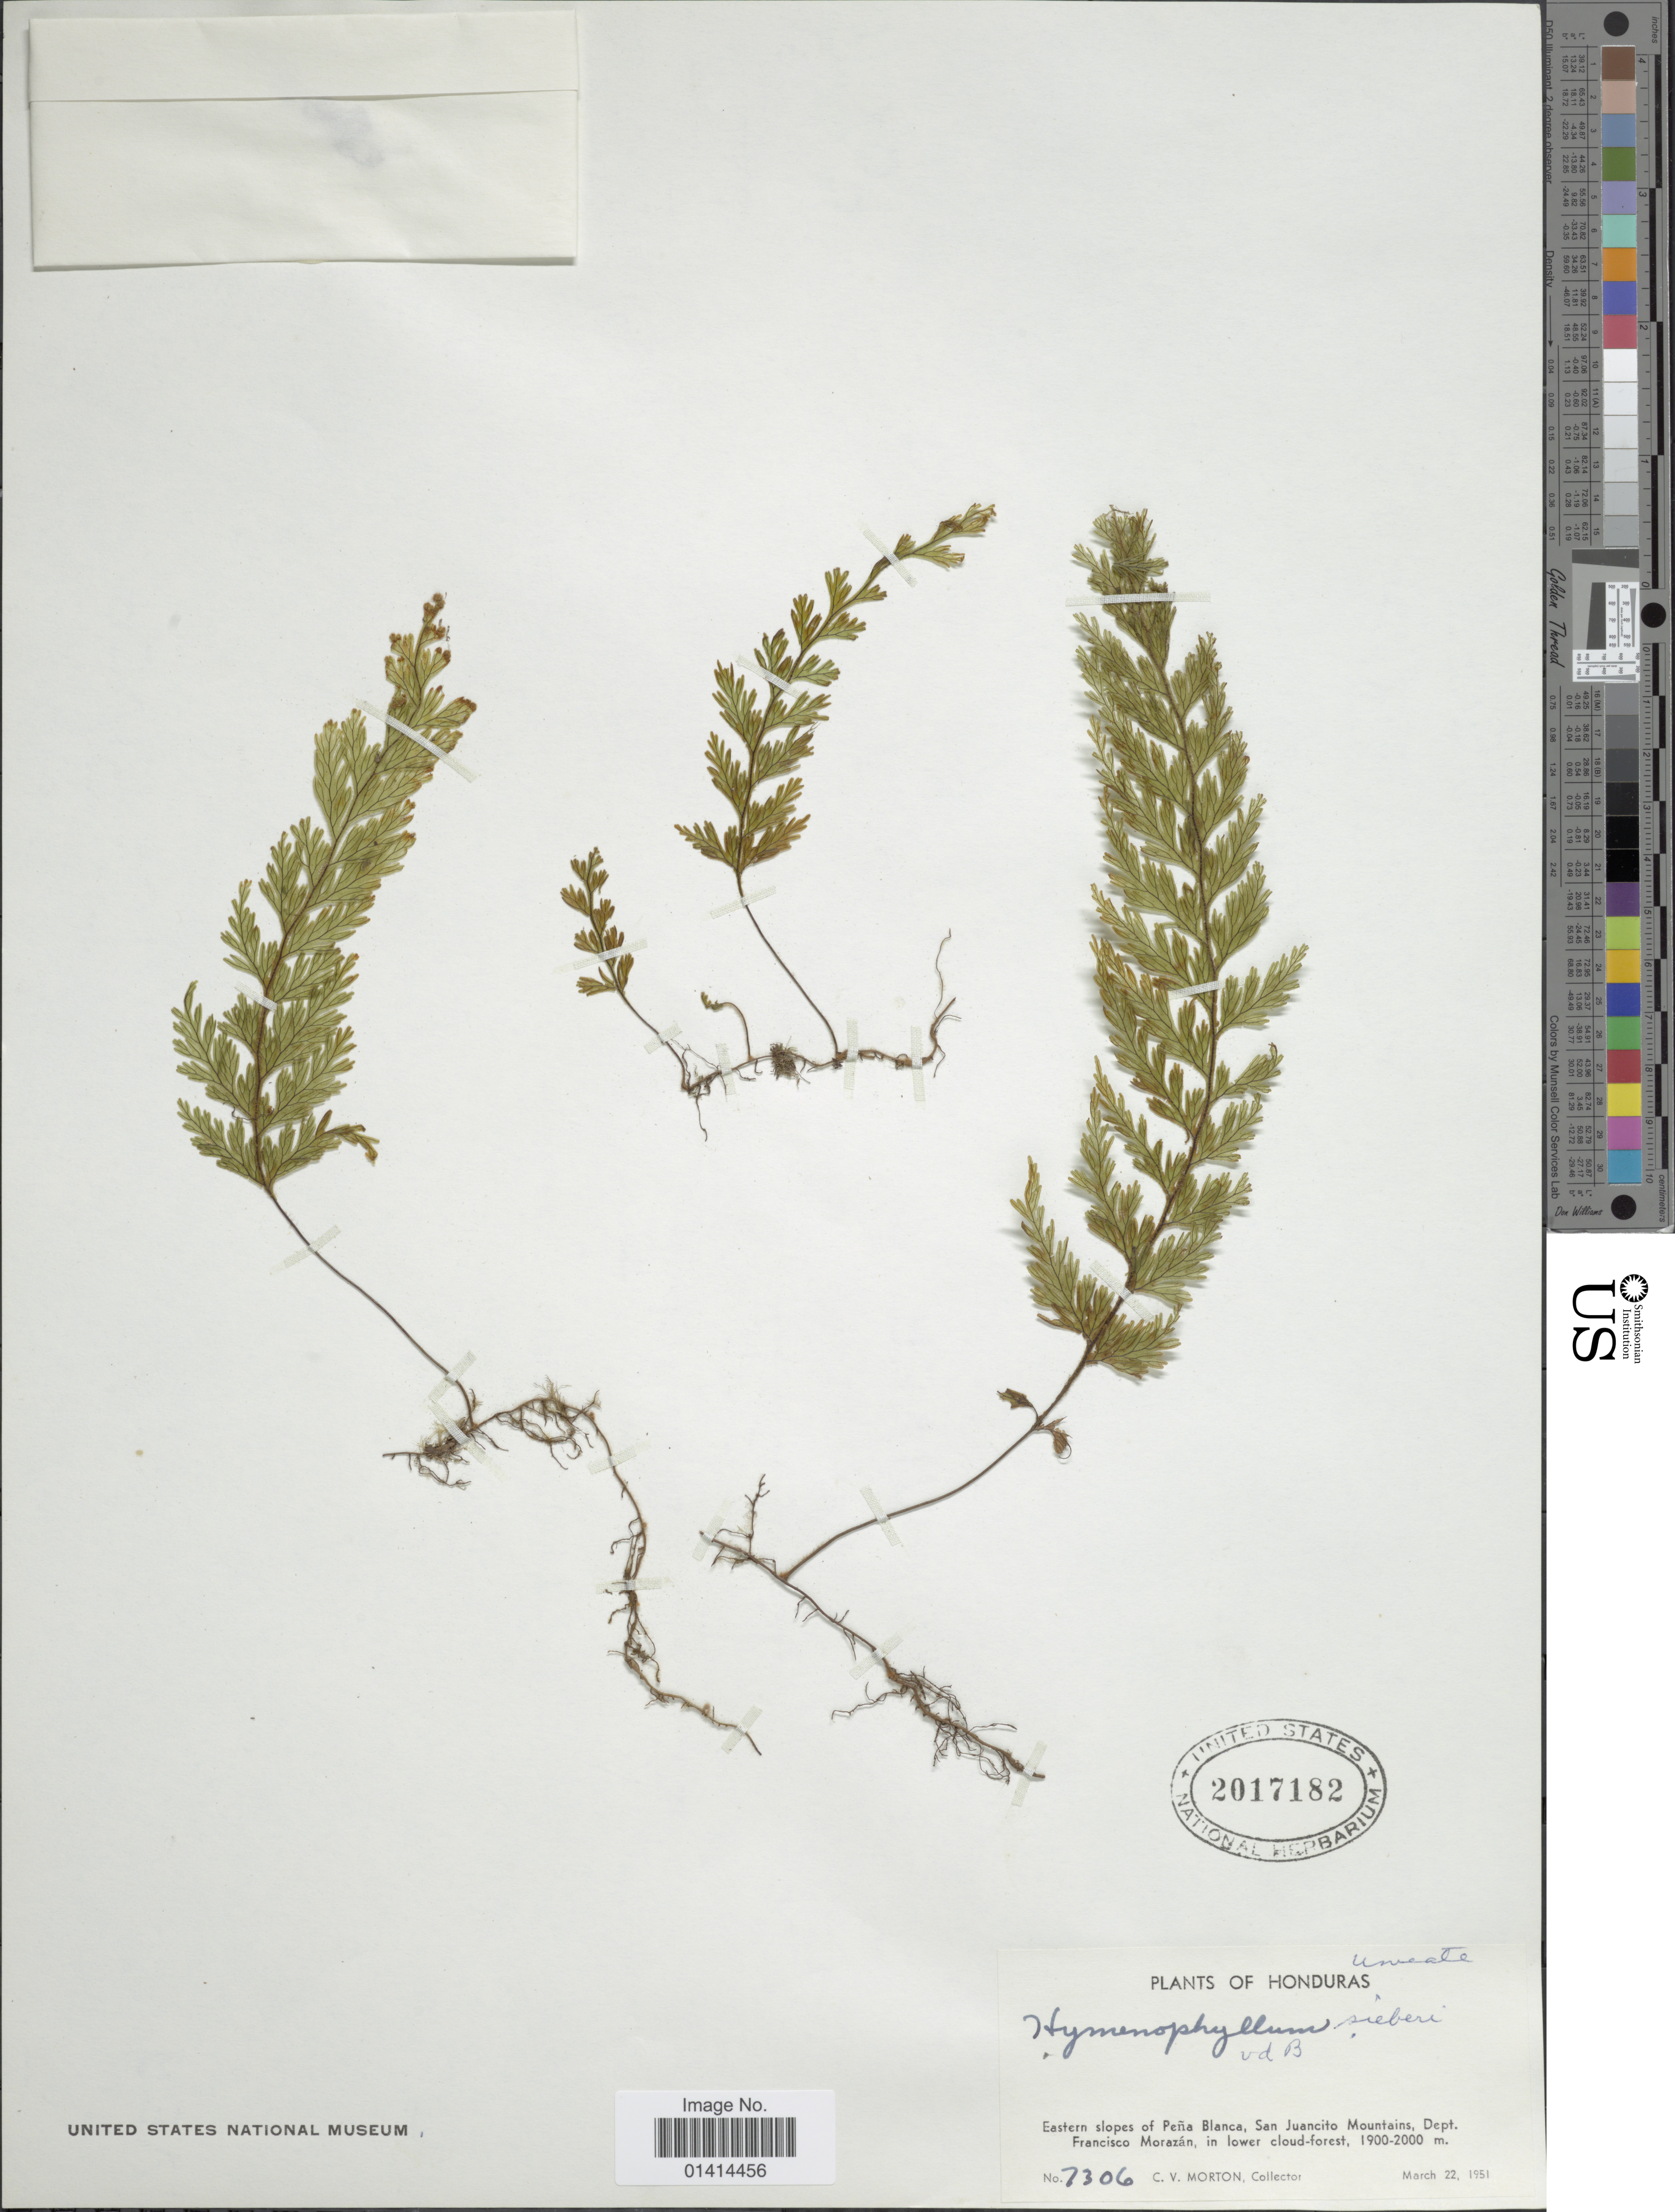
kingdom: Plantae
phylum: Tracheophyta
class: Polypodiopsida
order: Hymenophyllales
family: Hymenophyllaceae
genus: Hymenophyllum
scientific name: Hymenophyllum sieberi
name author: (C. Presl) Bosch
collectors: C. V. Morton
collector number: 7306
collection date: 1951-03-22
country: Honduras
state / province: Fco. Morazán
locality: Eastern slopes of Peña Blana,San Juancito Mountains, Dept Francisco Morazán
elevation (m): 1900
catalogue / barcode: US 2017182